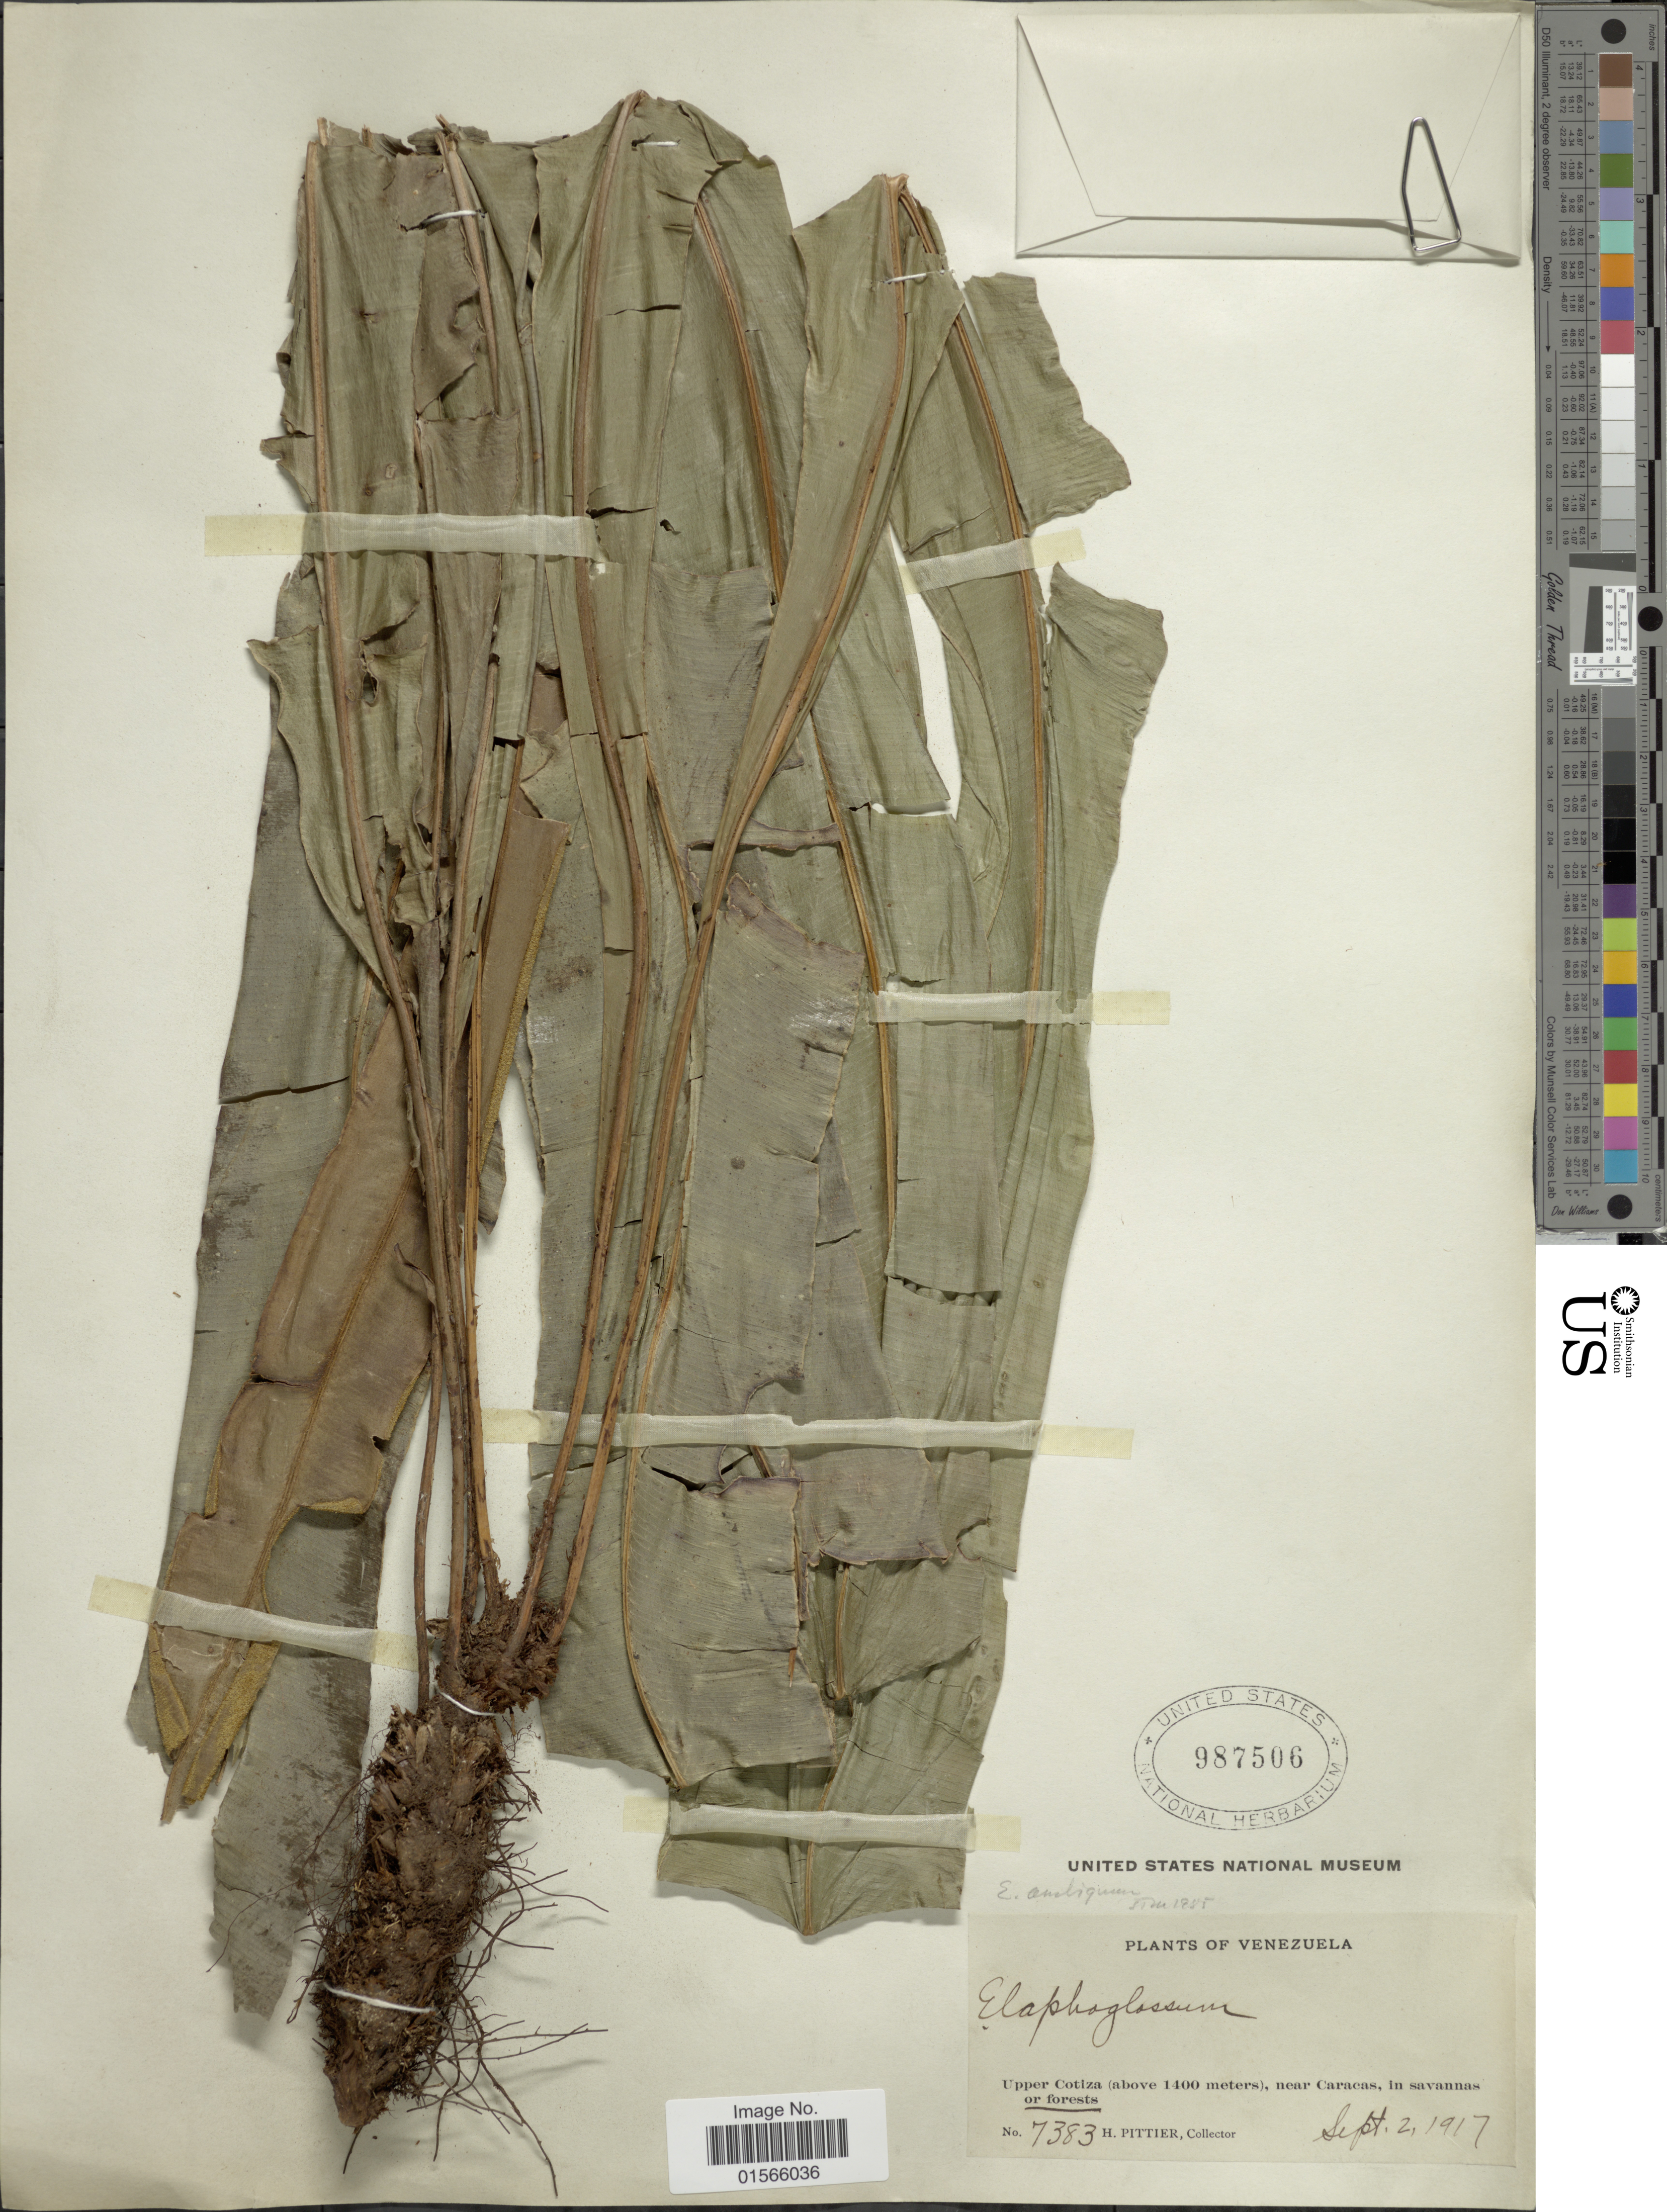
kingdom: Plantae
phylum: Tracheophyta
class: Polypodiopsida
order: Polypodiales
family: Dryopteridaceae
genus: Elaphoglossum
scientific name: Elaphoglossum ambiguum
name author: (Mett. ex Christ) Alston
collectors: H. F. Pittier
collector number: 7383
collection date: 1917-09-02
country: Venezuela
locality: Upper Cotiza, near Caracas, in savannas or forests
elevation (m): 1400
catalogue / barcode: US 987506